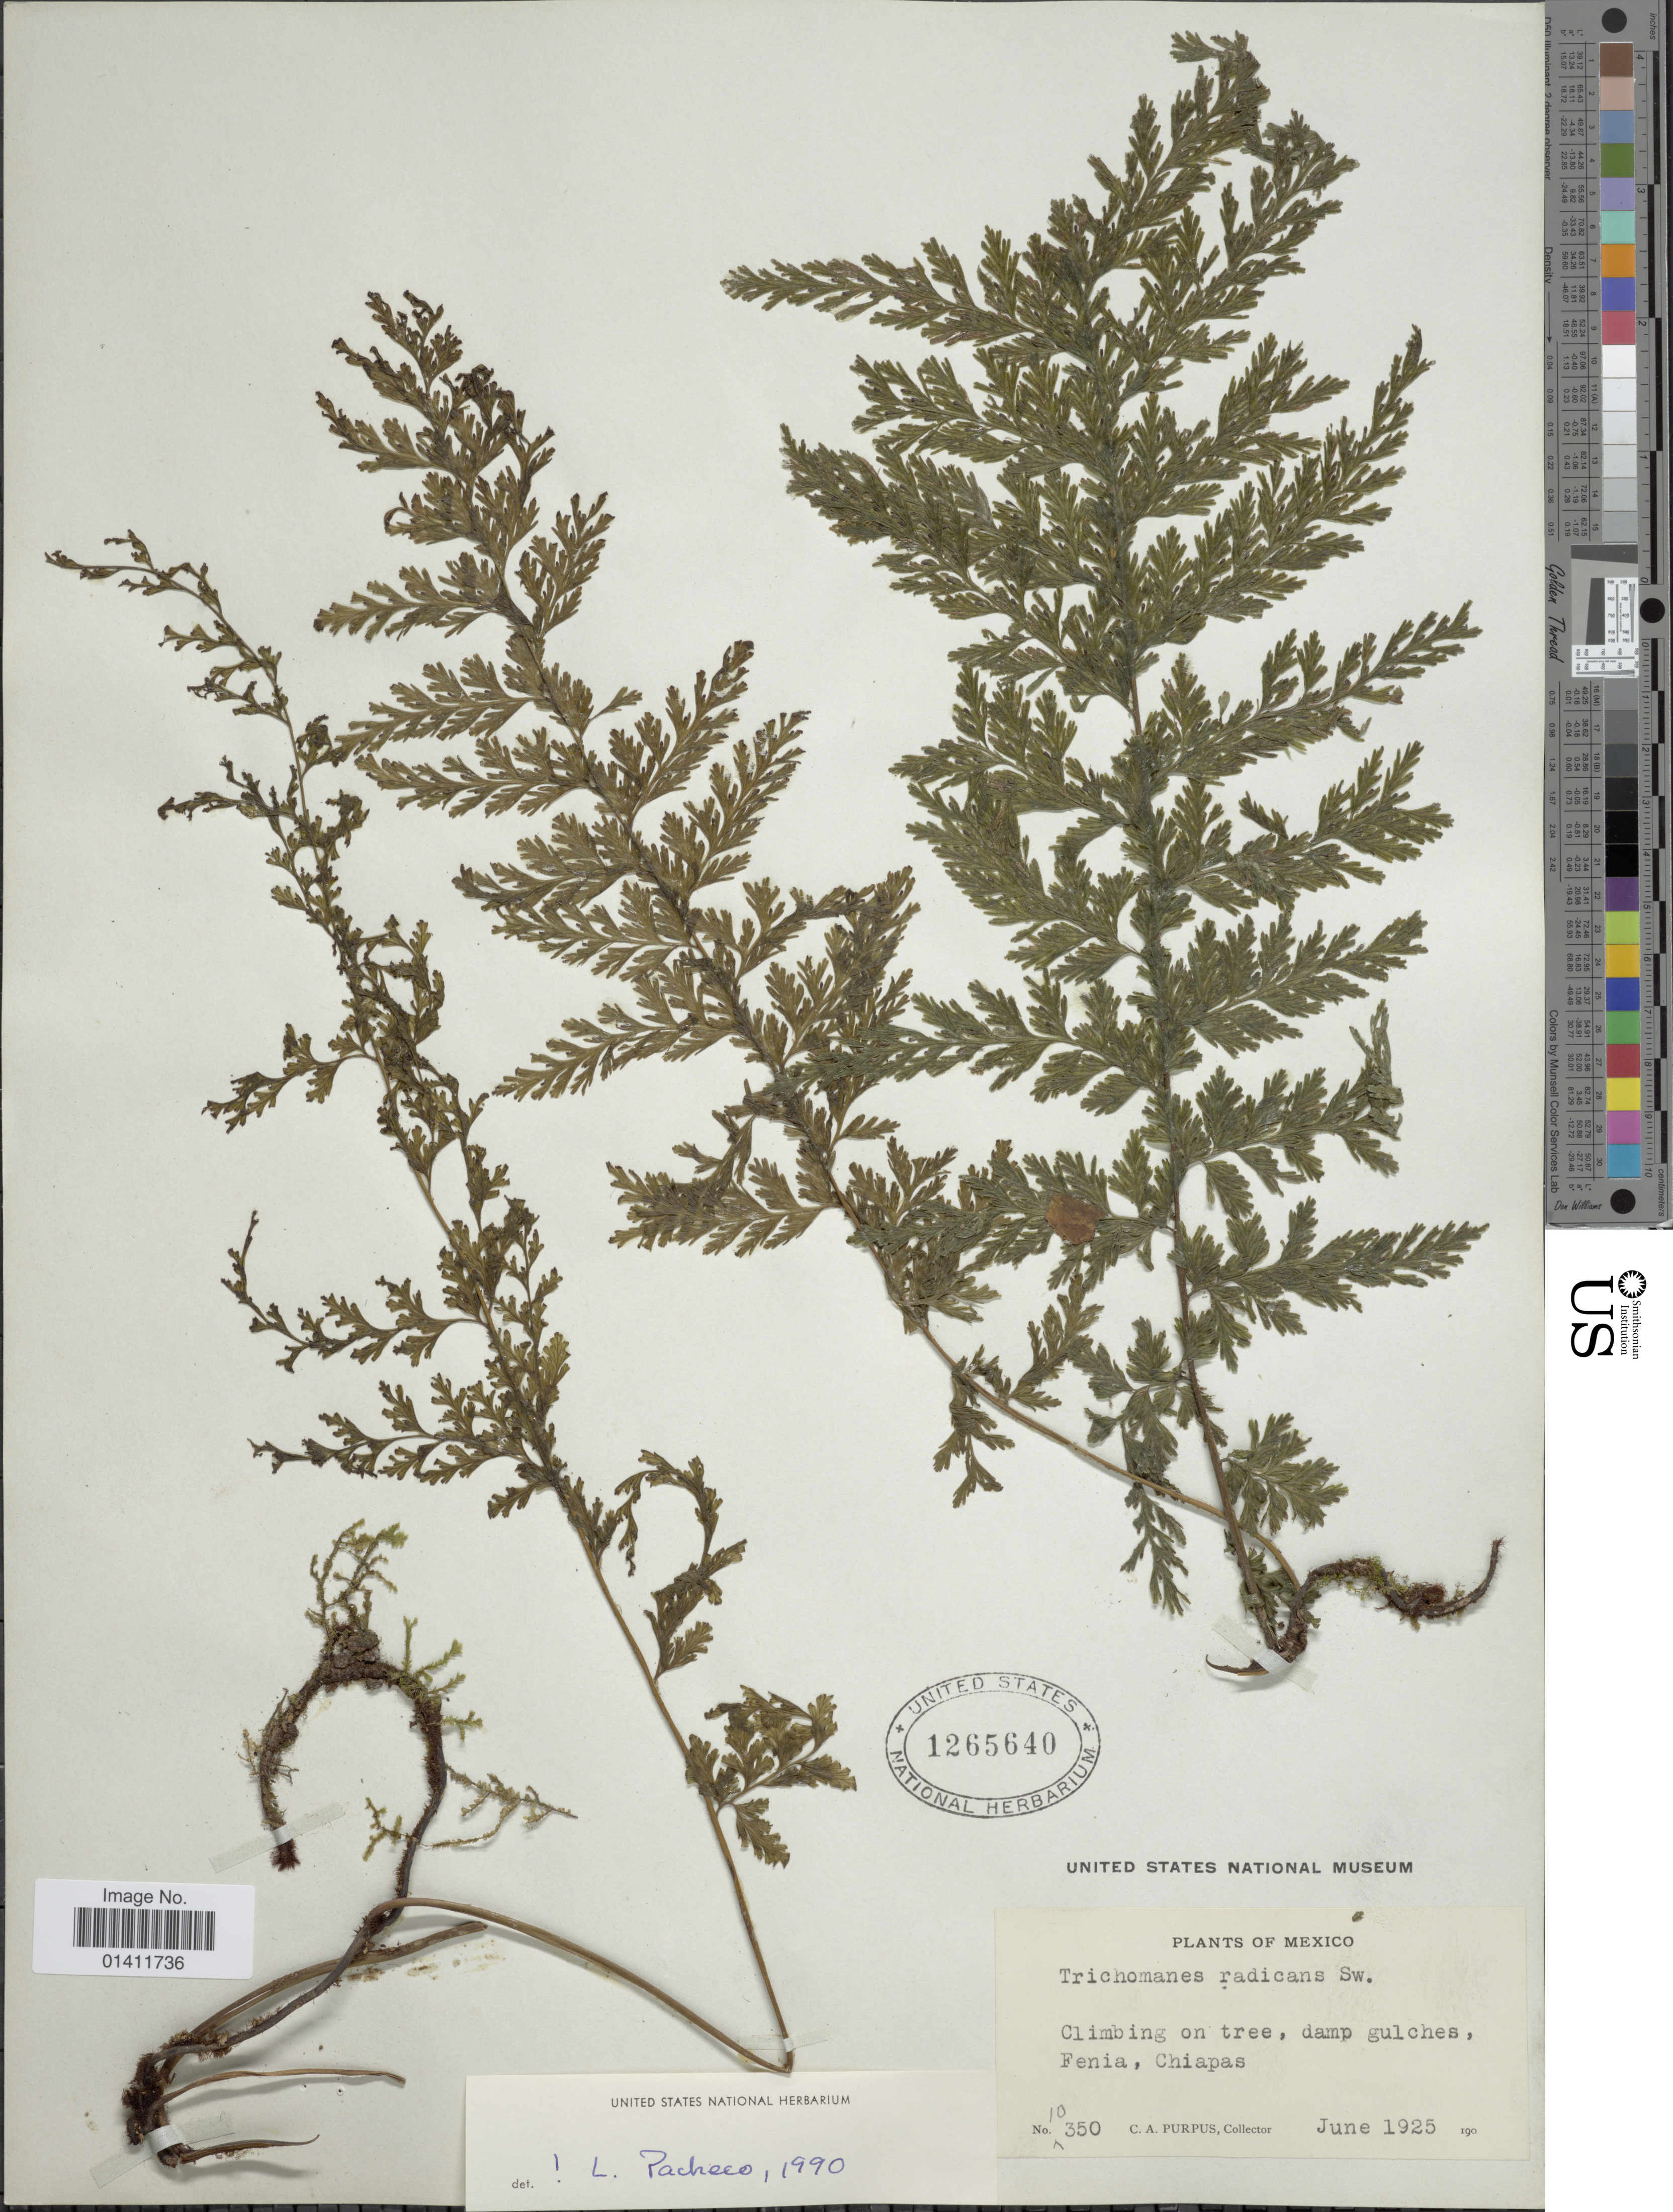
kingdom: Plantae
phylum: Tracheophyta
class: Polypodiopsida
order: Hymenophyllales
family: Hymenophyllaceae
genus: Vandenboschia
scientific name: Vandenboschia radicans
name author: (Sw.) Copel.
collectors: C. A. Purpus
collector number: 10350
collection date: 1925-06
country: Mexico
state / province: Chiapas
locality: Fenia.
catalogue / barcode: US 1265640